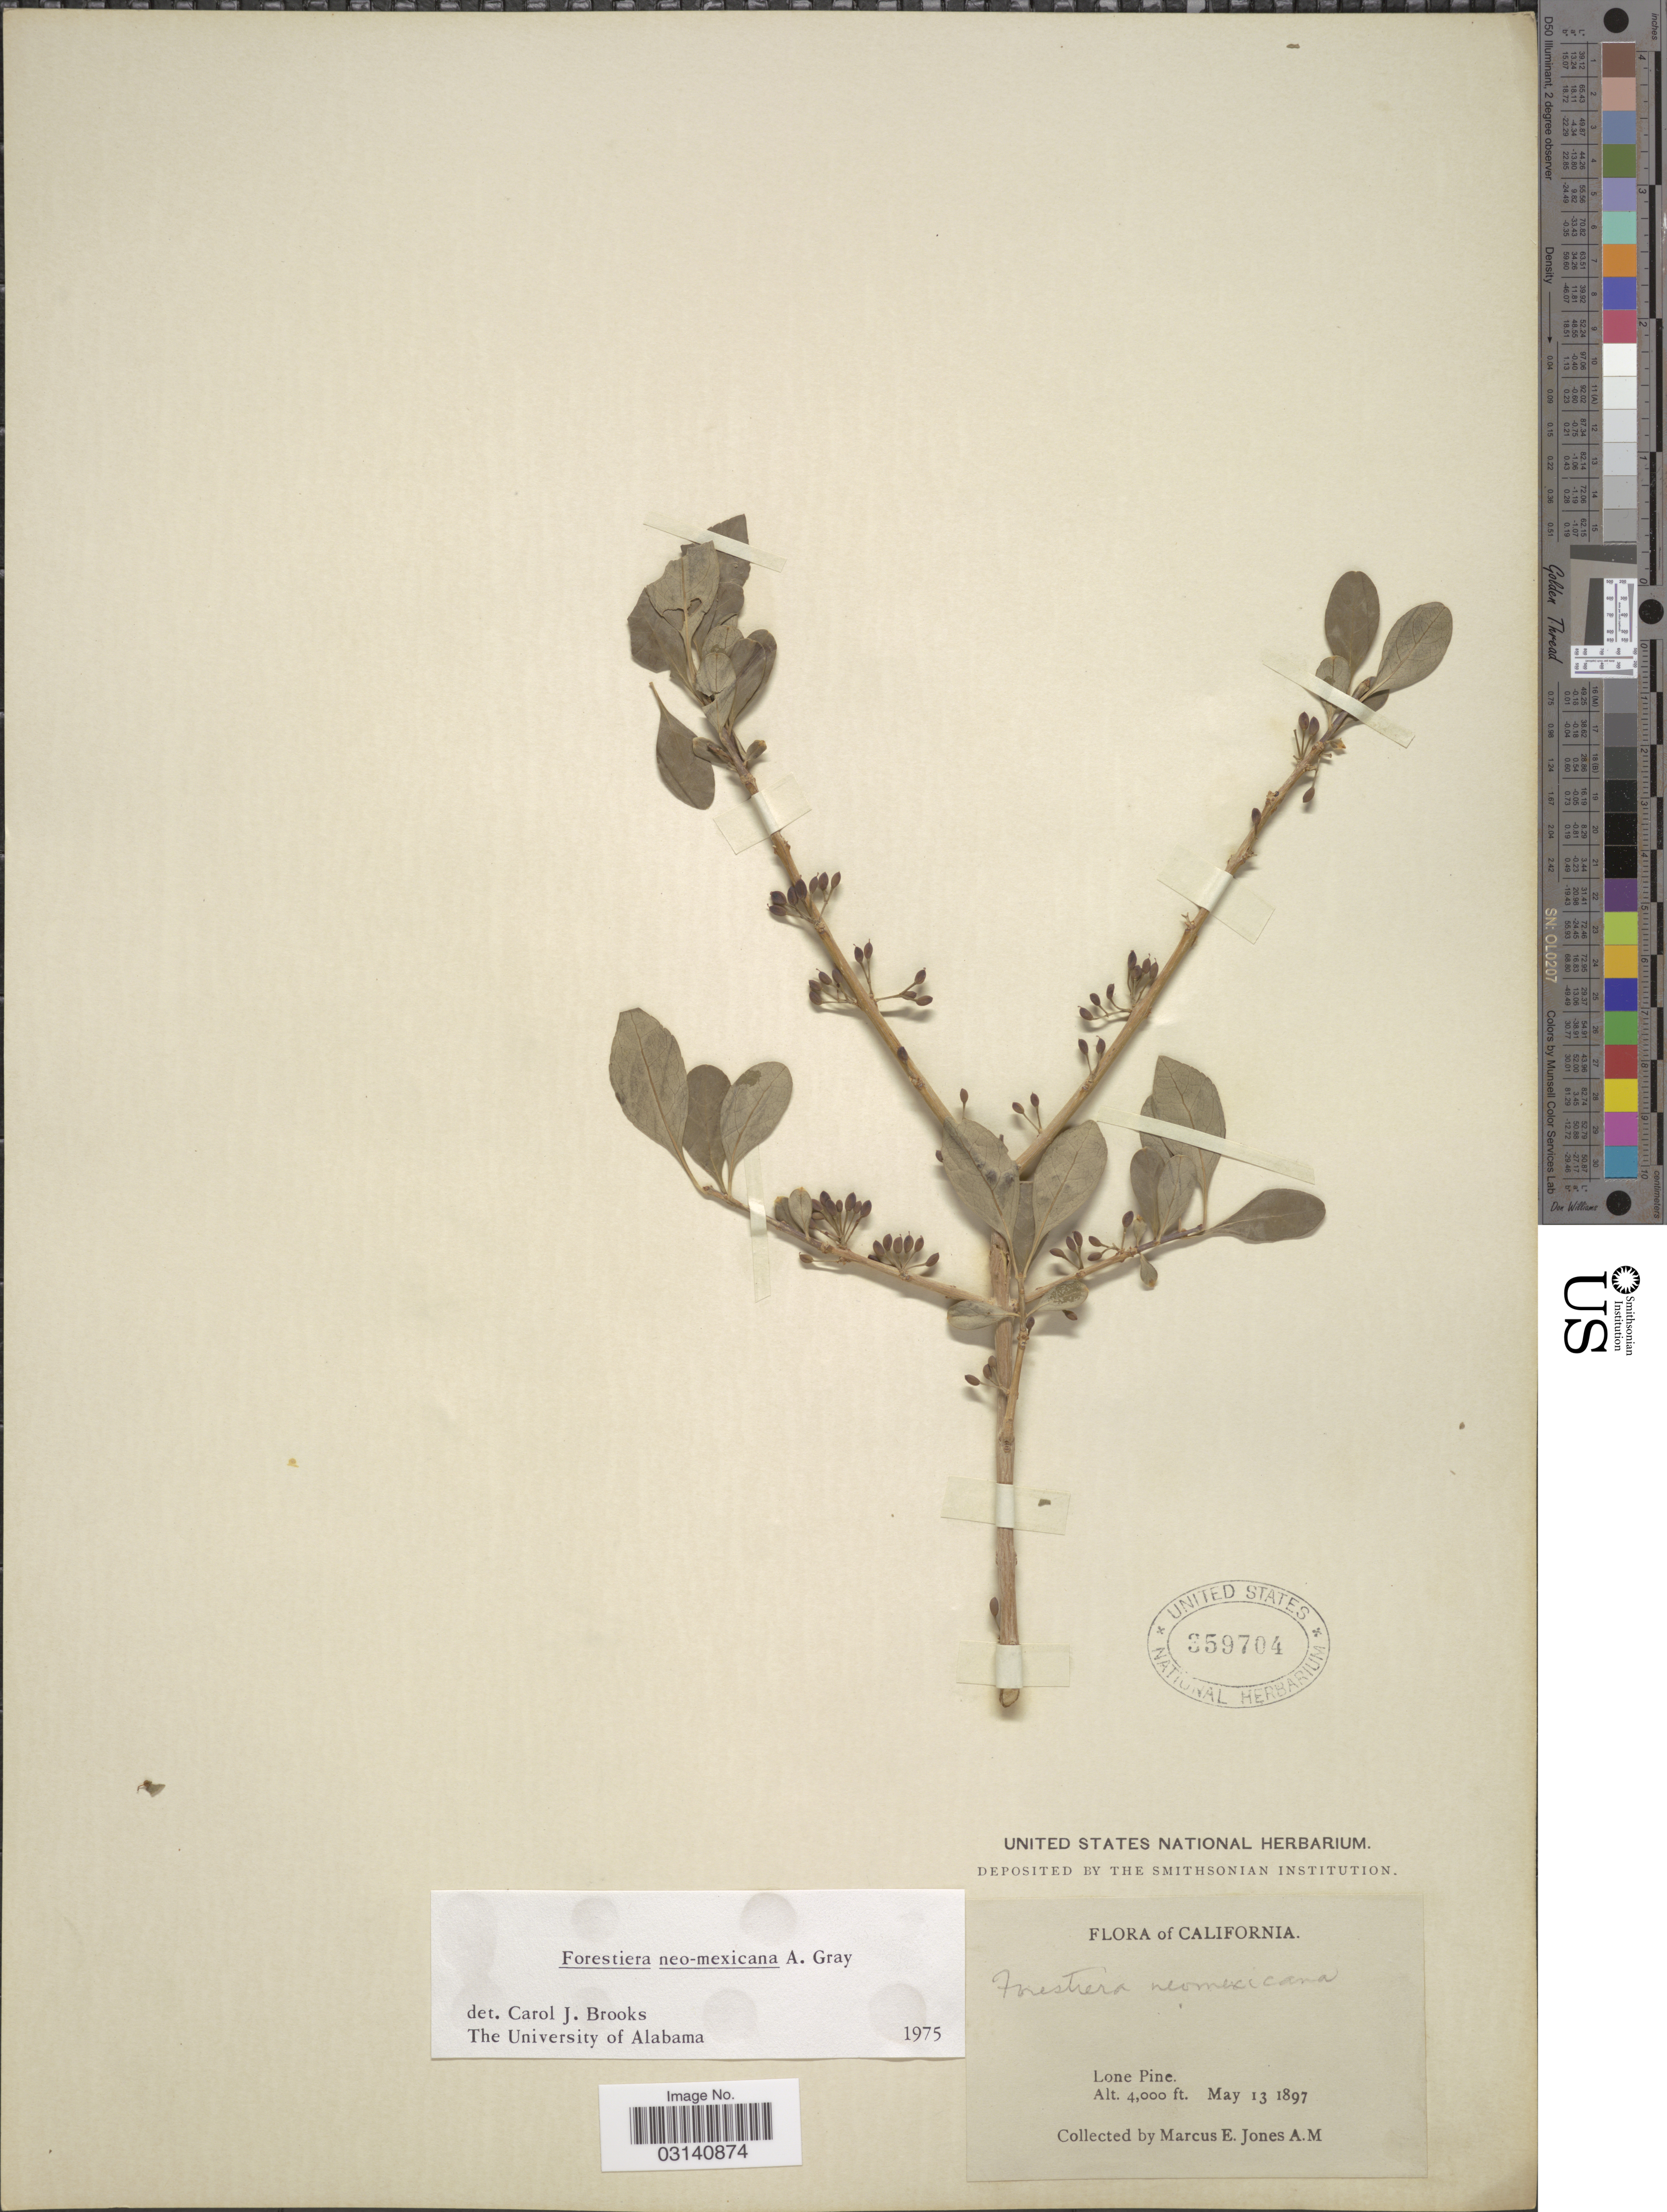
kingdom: Plantae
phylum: Tracheophyta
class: Magnoliopsida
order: Lamiales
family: Oleaceae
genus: Forestiera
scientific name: Forestiera neomexicana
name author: A. Gray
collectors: M. E. Jones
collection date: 1897-05-13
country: United States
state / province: California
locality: Lone Pine.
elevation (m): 1219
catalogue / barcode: US 359704